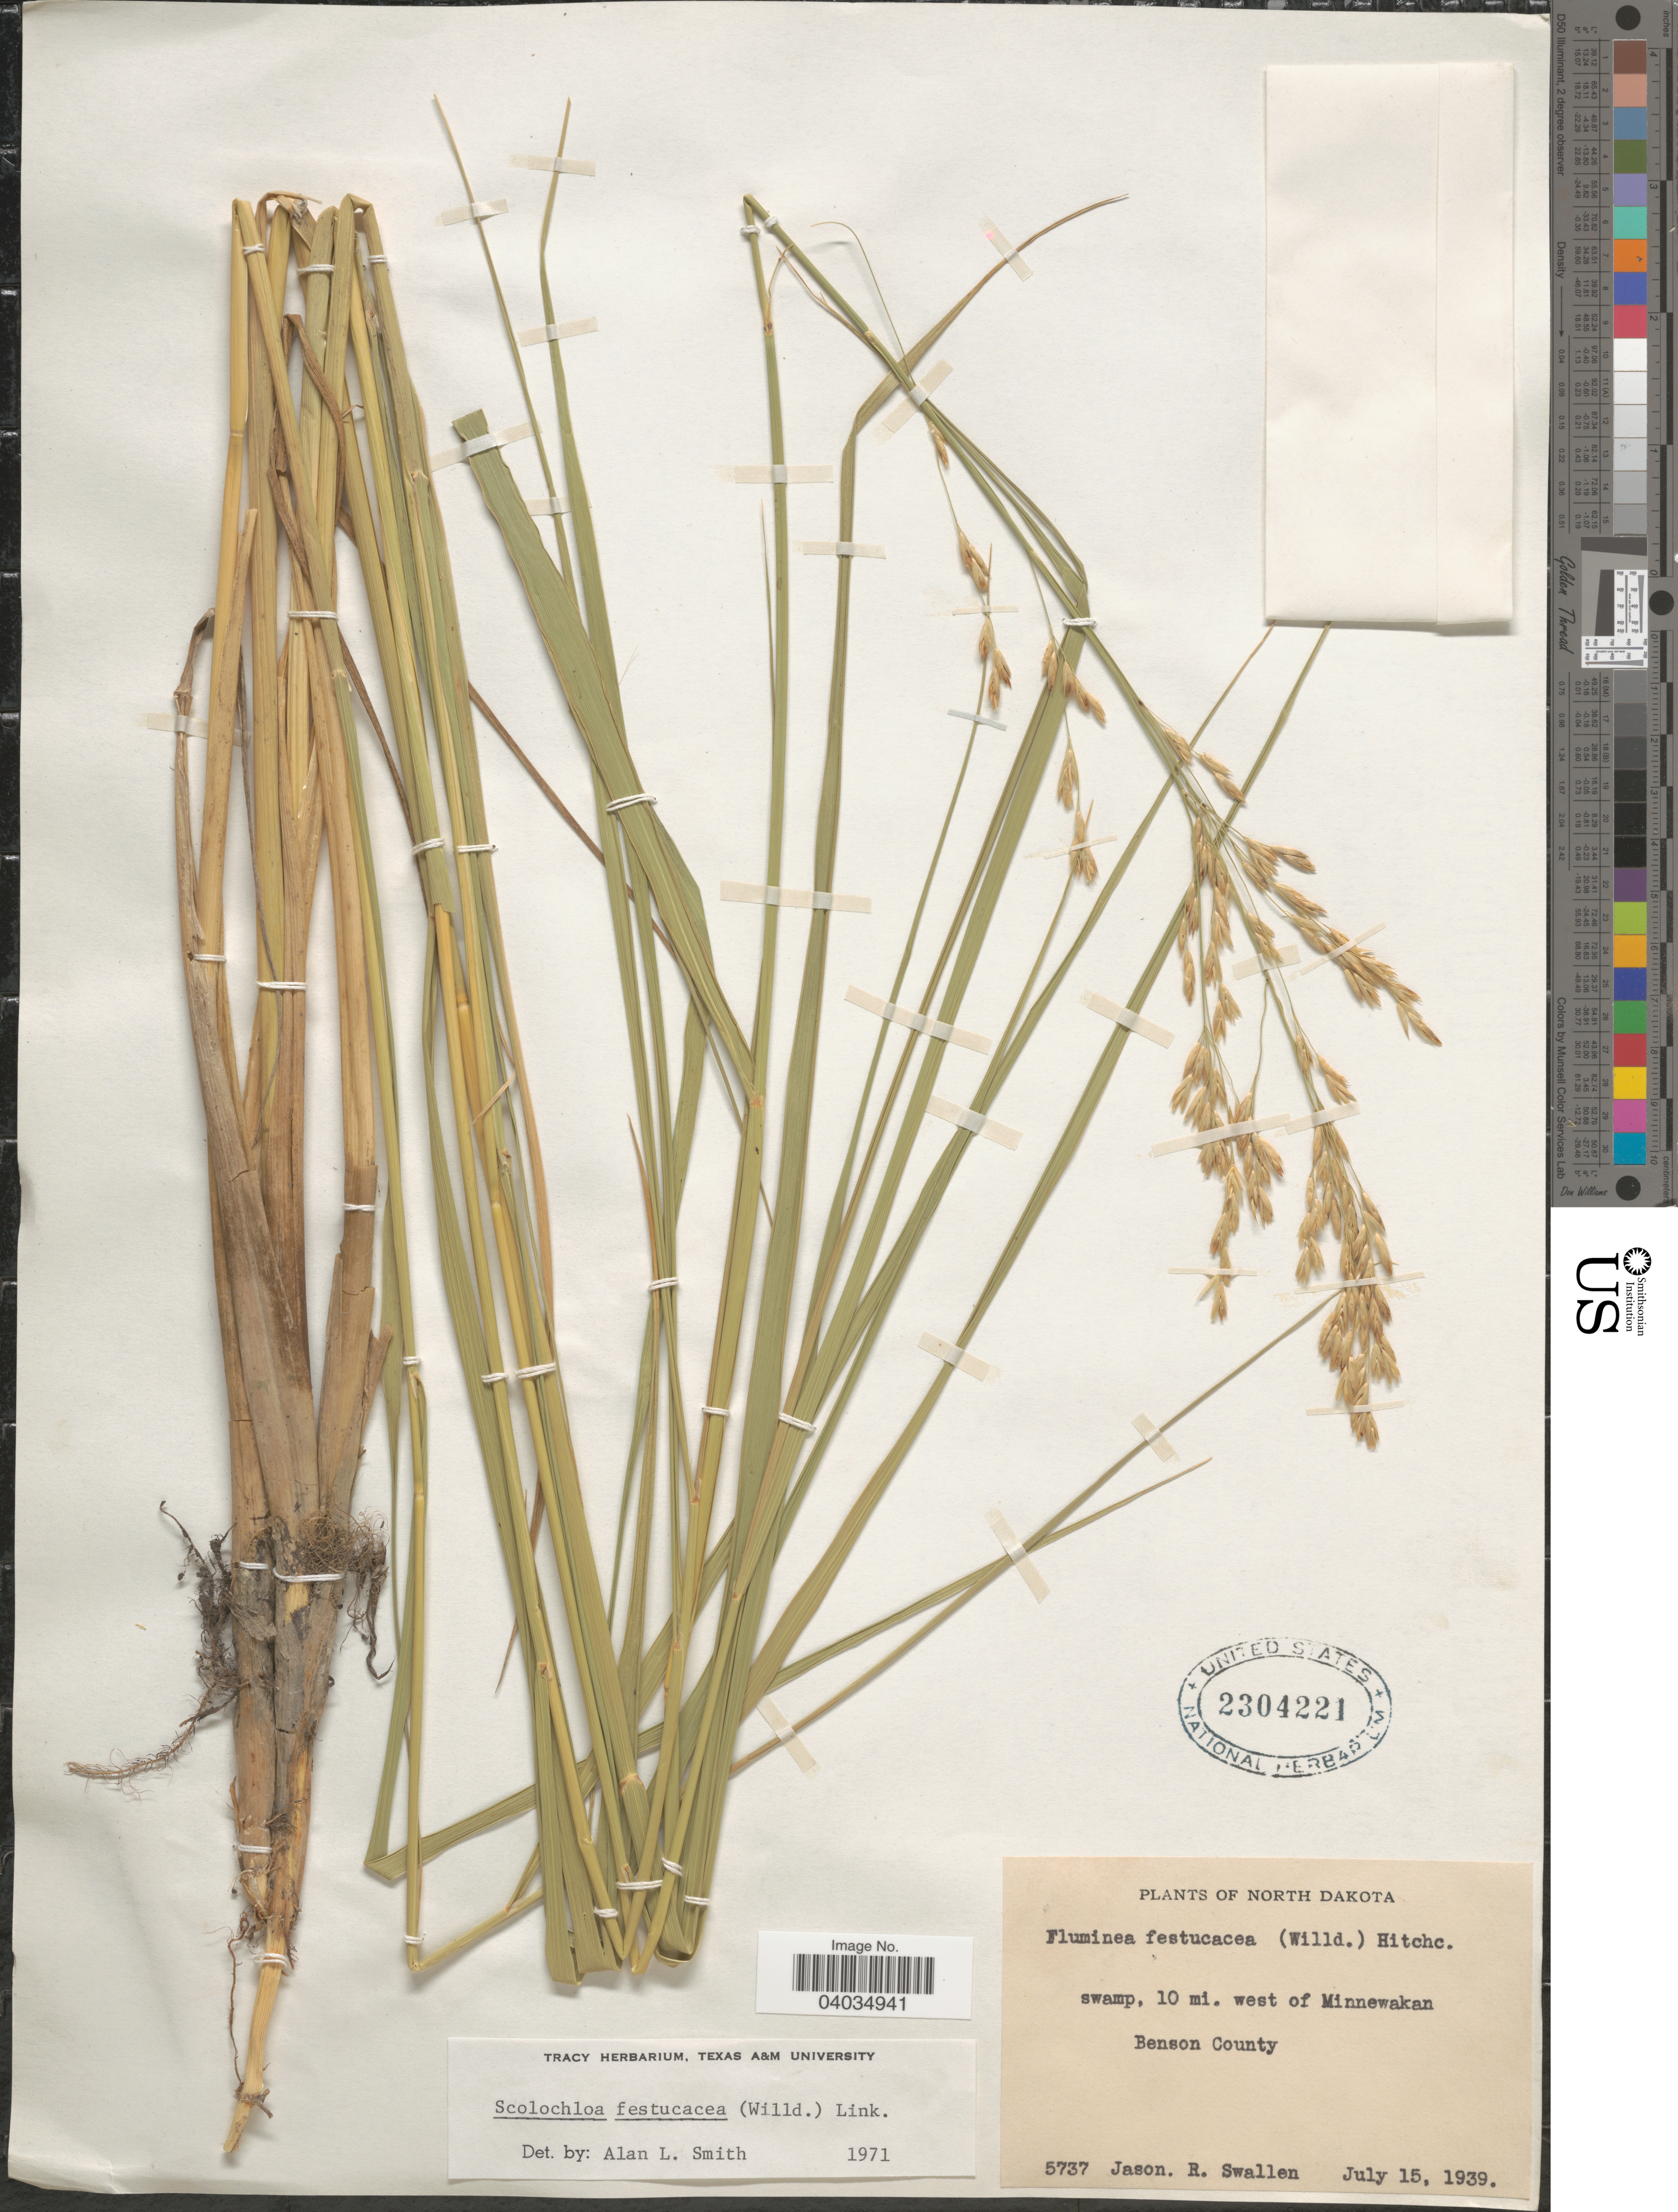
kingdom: Plantae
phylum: Tracheophyta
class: Liliopsida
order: Poales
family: Poaceae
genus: Scolochloa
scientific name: Scolochloa festucacea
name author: (Willd.) Link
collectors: J. R. Swallen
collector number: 5737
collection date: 1939-07-15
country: United States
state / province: North Dakota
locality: Swamp, 10 mi. west of Minnewakan. Benson County.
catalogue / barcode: US 2304221